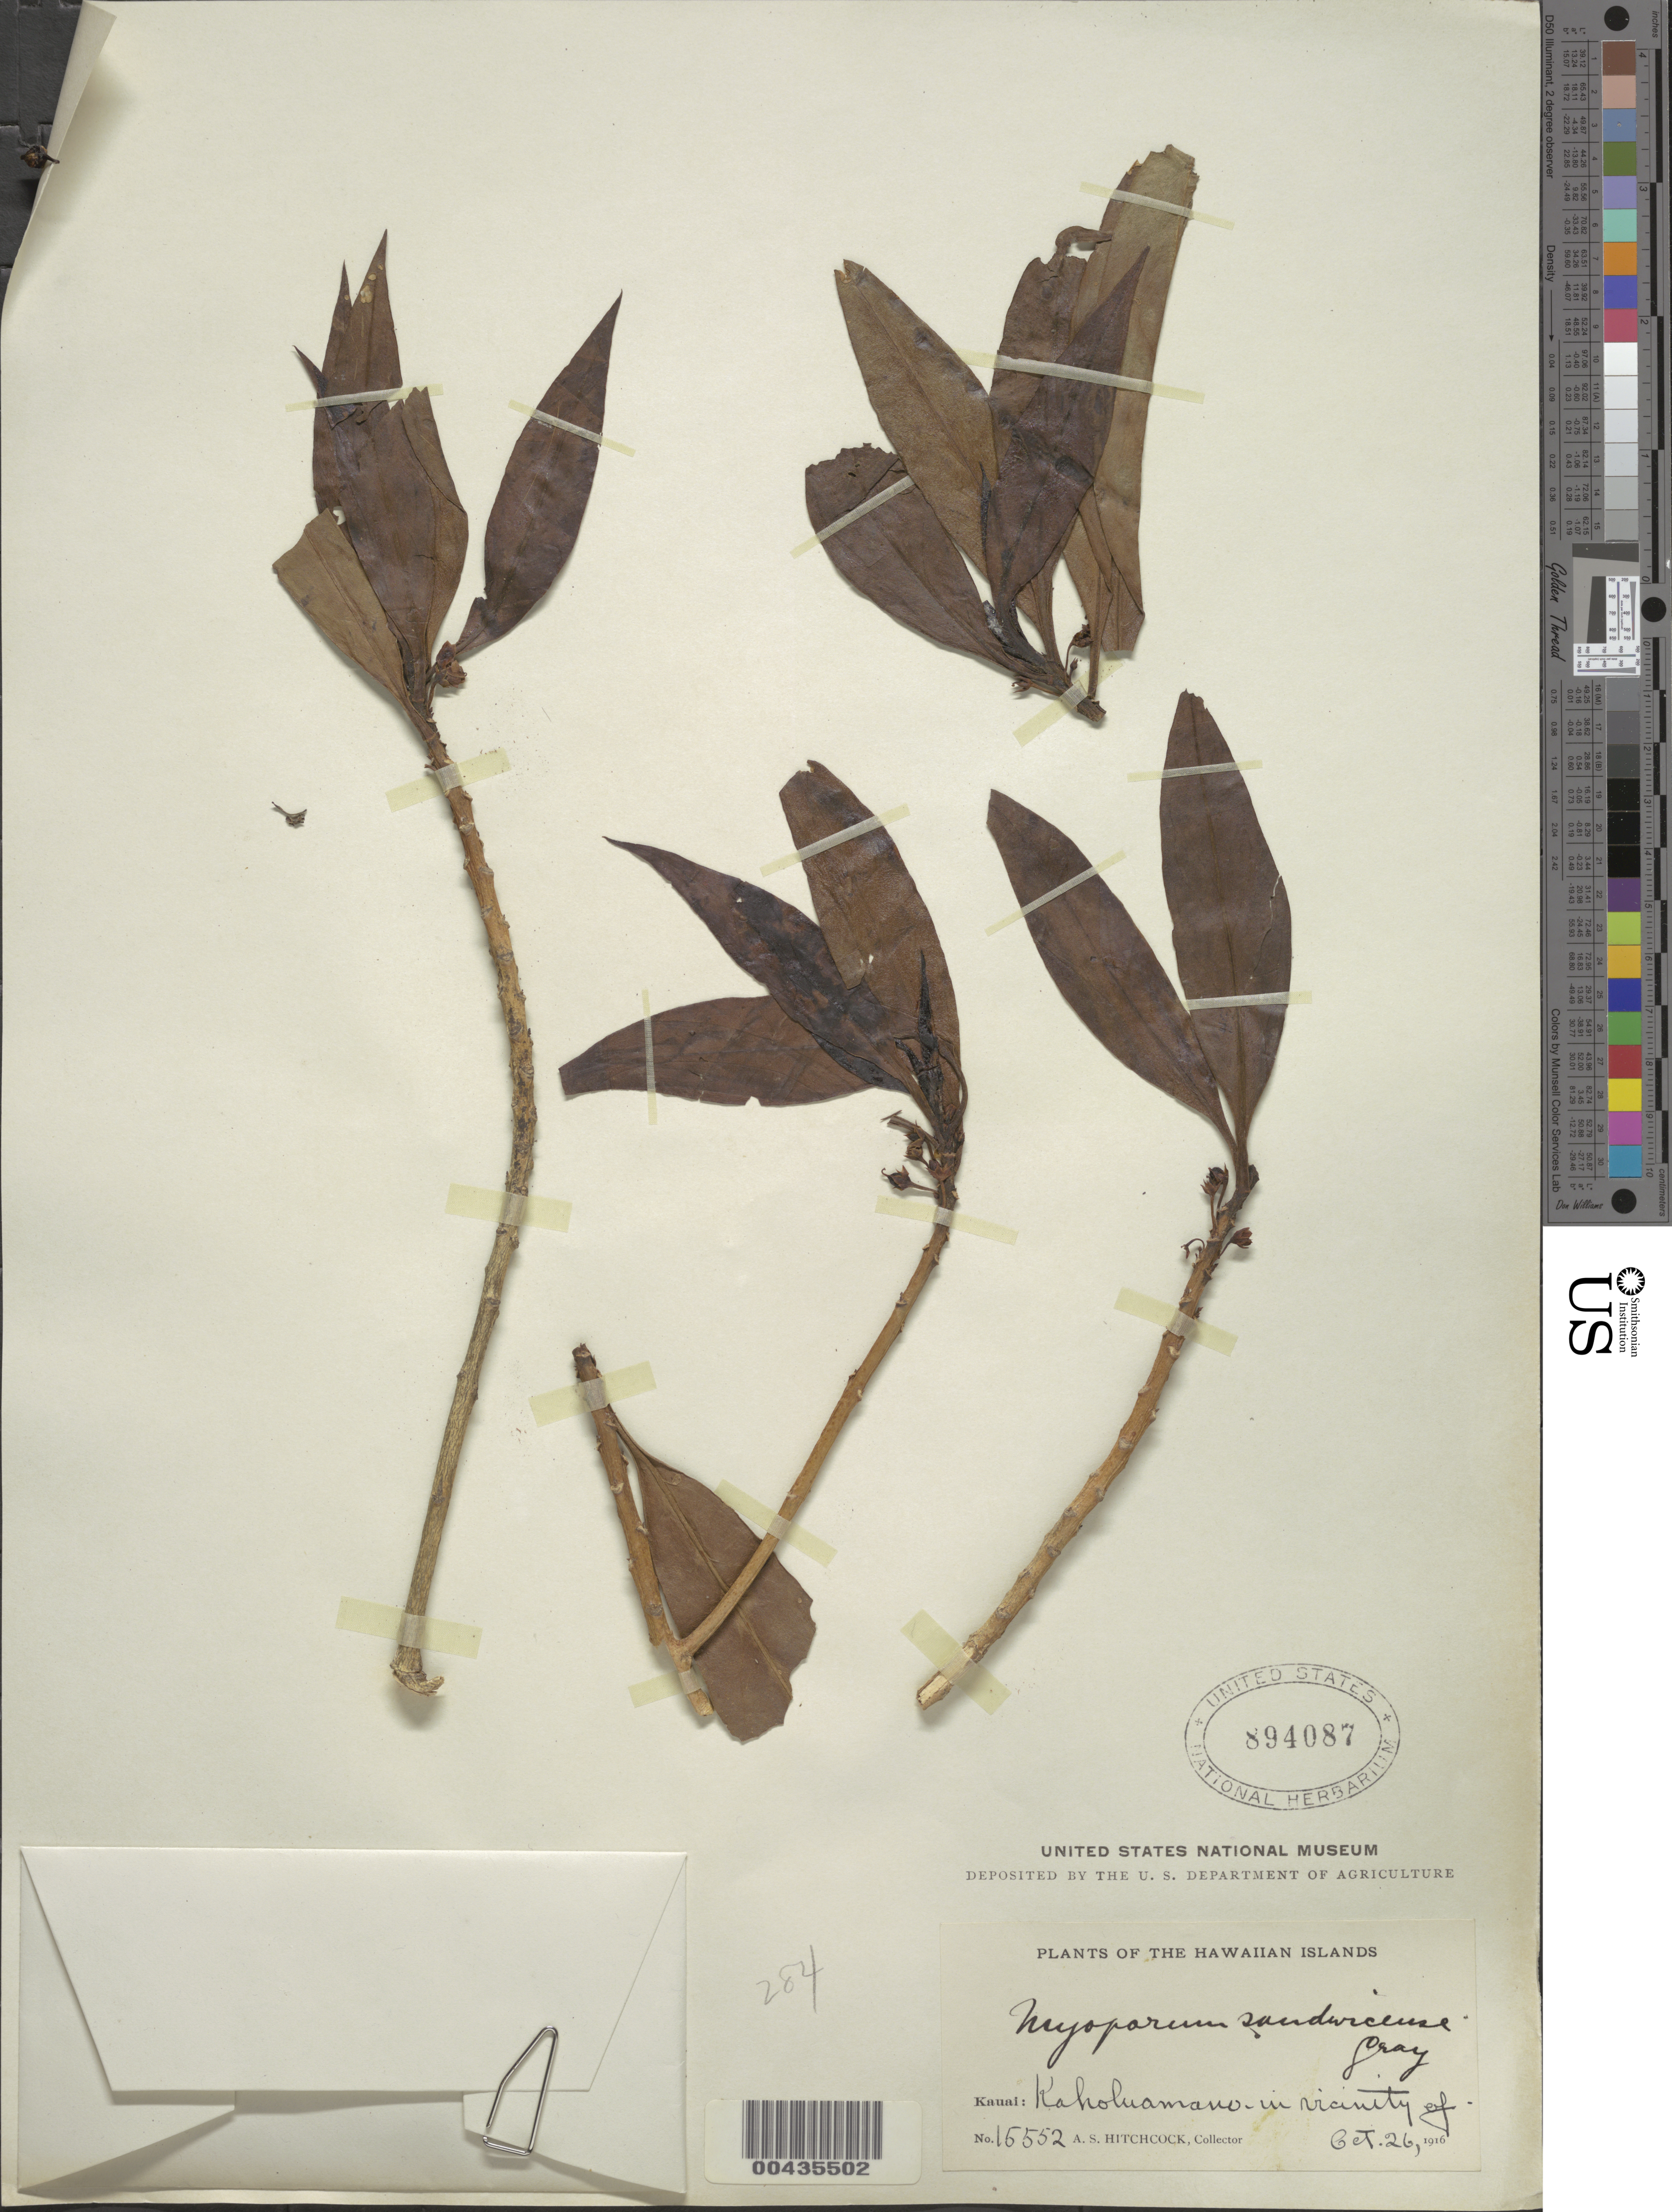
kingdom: Plantae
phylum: Tracheophyta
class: Magnoliopsida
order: Lamiales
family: Scrophulariaceae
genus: Myoporum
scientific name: Myoporum sandwicense subsp. sandwicense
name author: A. Gray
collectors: A. S. Hitchcock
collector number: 15552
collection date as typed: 26 Oct 1916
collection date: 1916-10-26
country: United States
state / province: Hawaii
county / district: Kauai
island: Kaua'i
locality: In vicinity of Kaholuamano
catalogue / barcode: US 894087